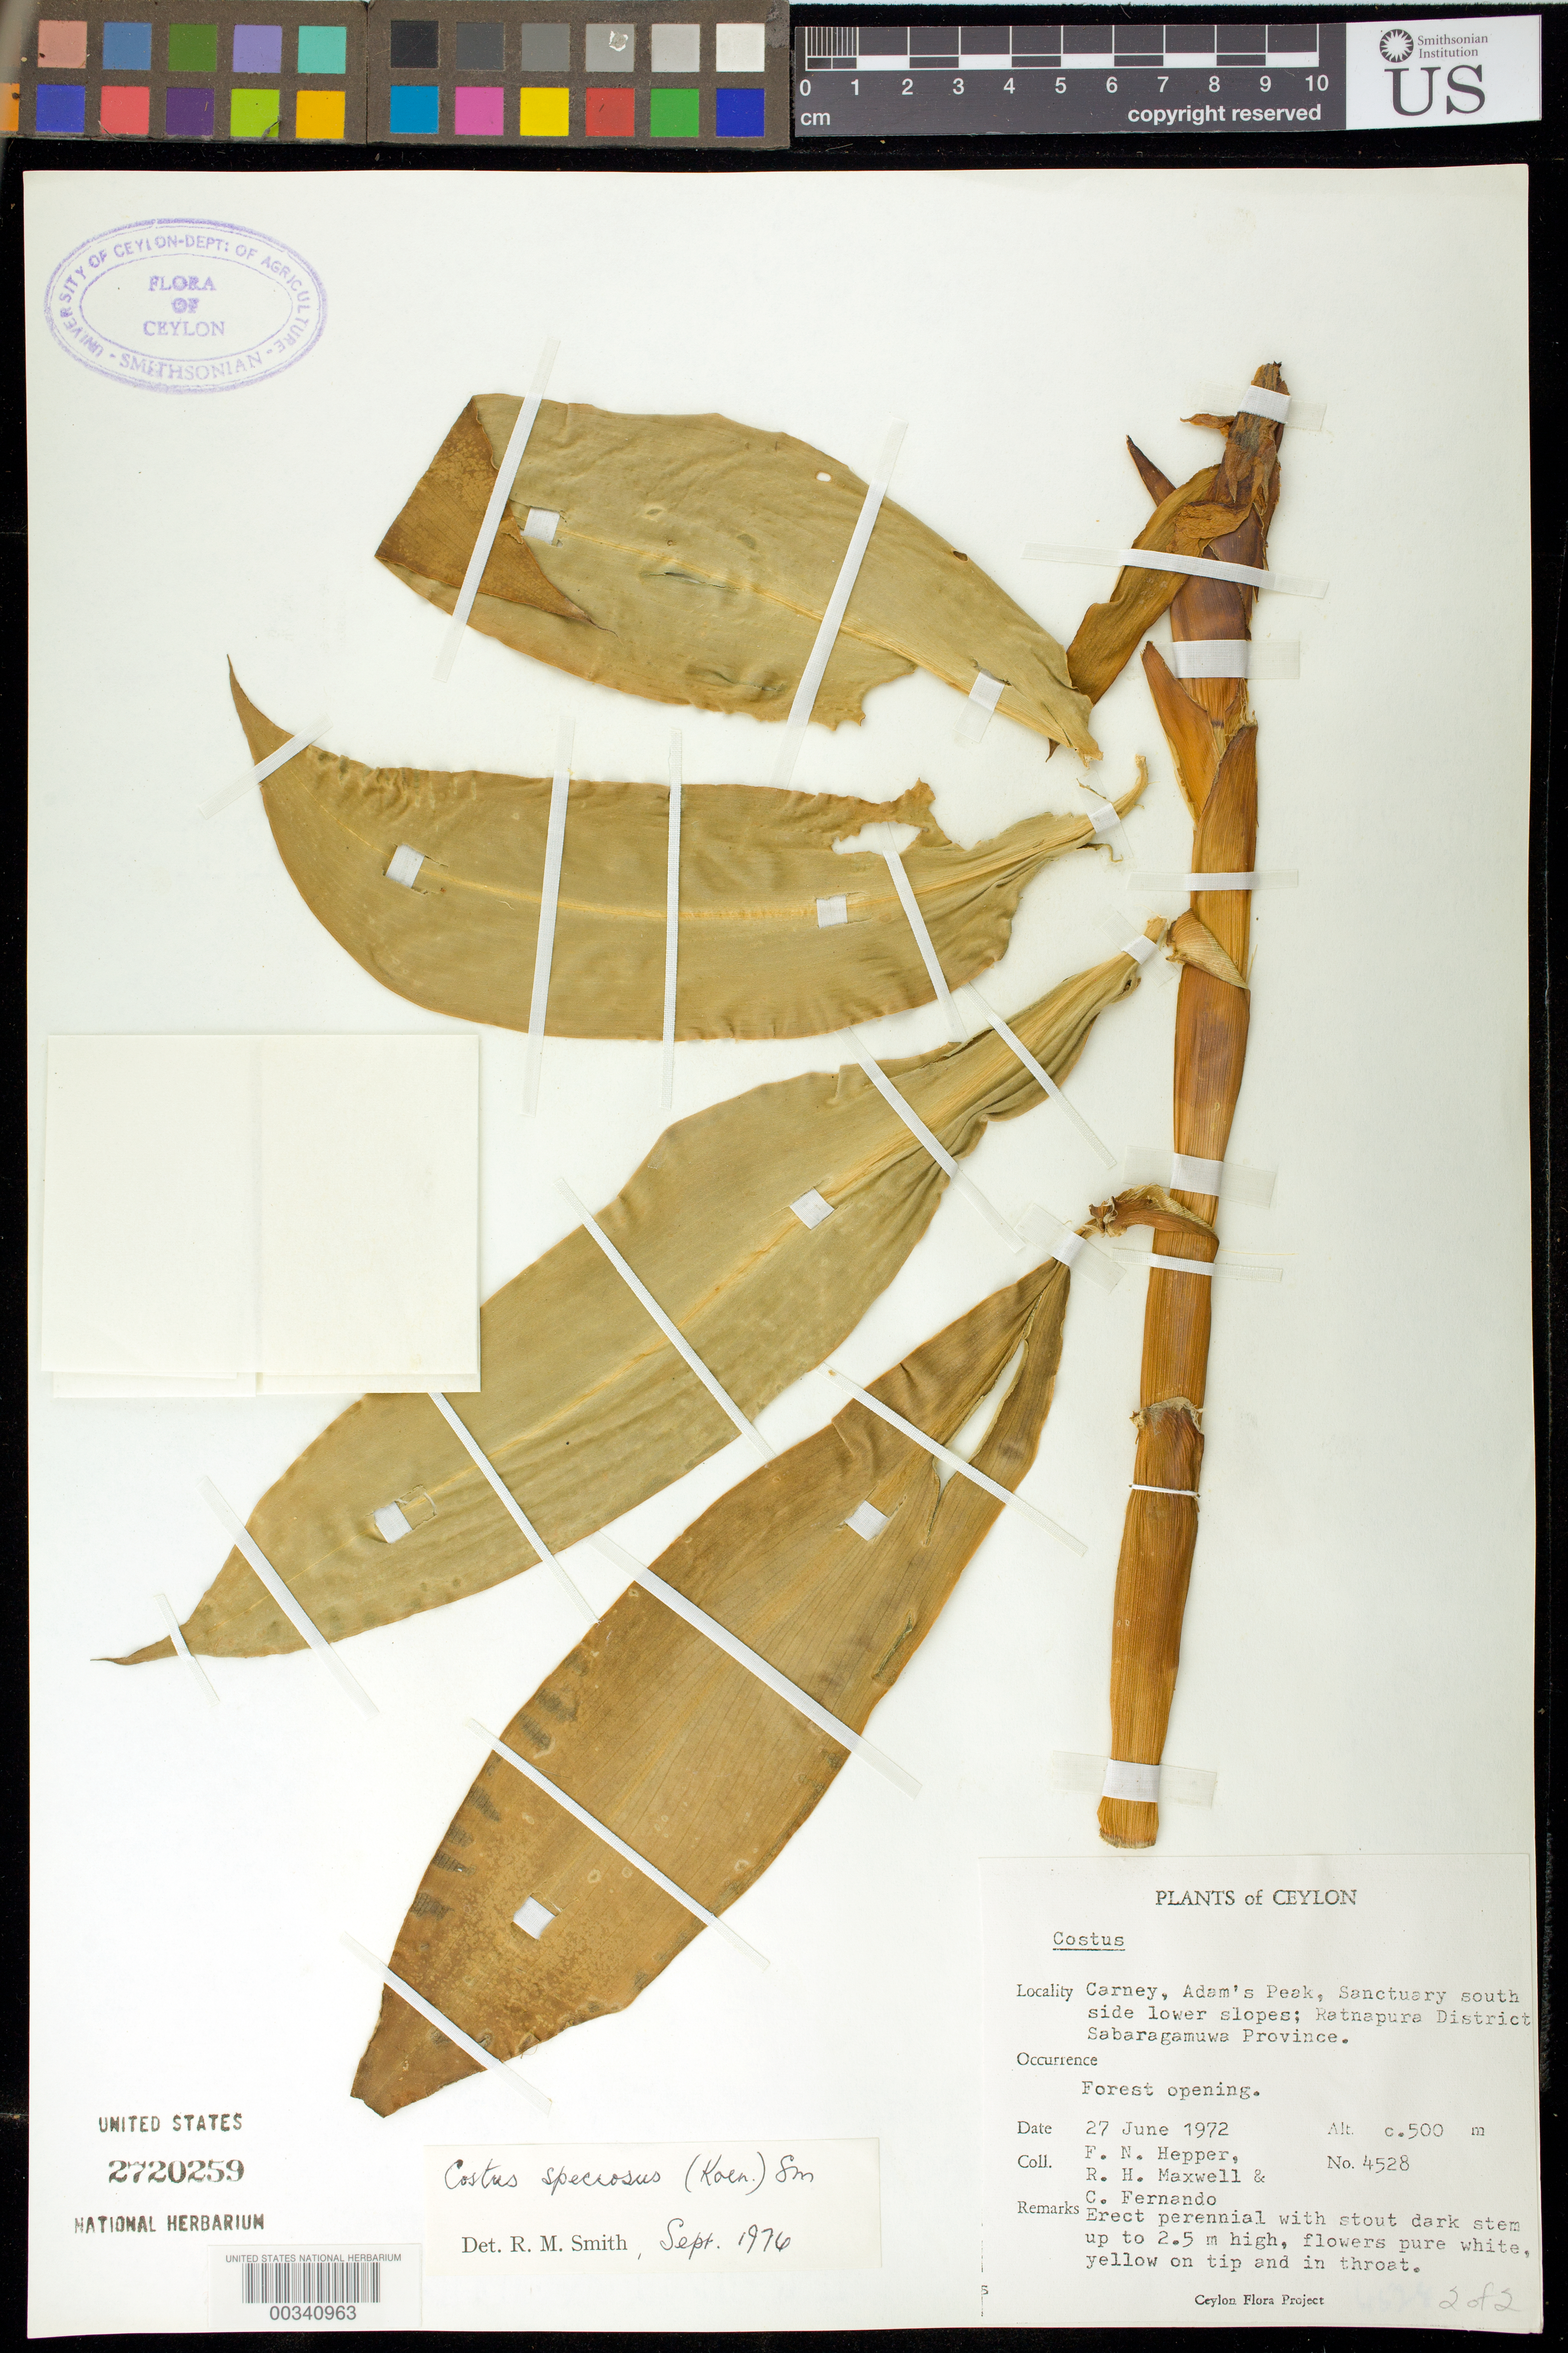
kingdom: Plantae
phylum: Tracheophyta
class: Liliopsida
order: Zingiberales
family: Costaceae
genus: Hellenia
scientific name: Hellenia speciosa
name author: (J. Koenig) S.R. Dutta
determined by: (US) Smithsonian Institution - National Museum of Natural History - Department of Botany (UNITED STATES)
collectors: F. Hepper, R. H. Maxwell & C. Fernando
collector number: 4528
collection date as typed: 27 Jun 1972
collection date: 1972-06-27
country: Sri Lanka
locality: Plants of ceylon, carney, adam's peak, sanctuary s side lower slopes; ratnapura dist, sabaragamuwa prov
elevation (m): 500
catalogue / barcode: US 2720259